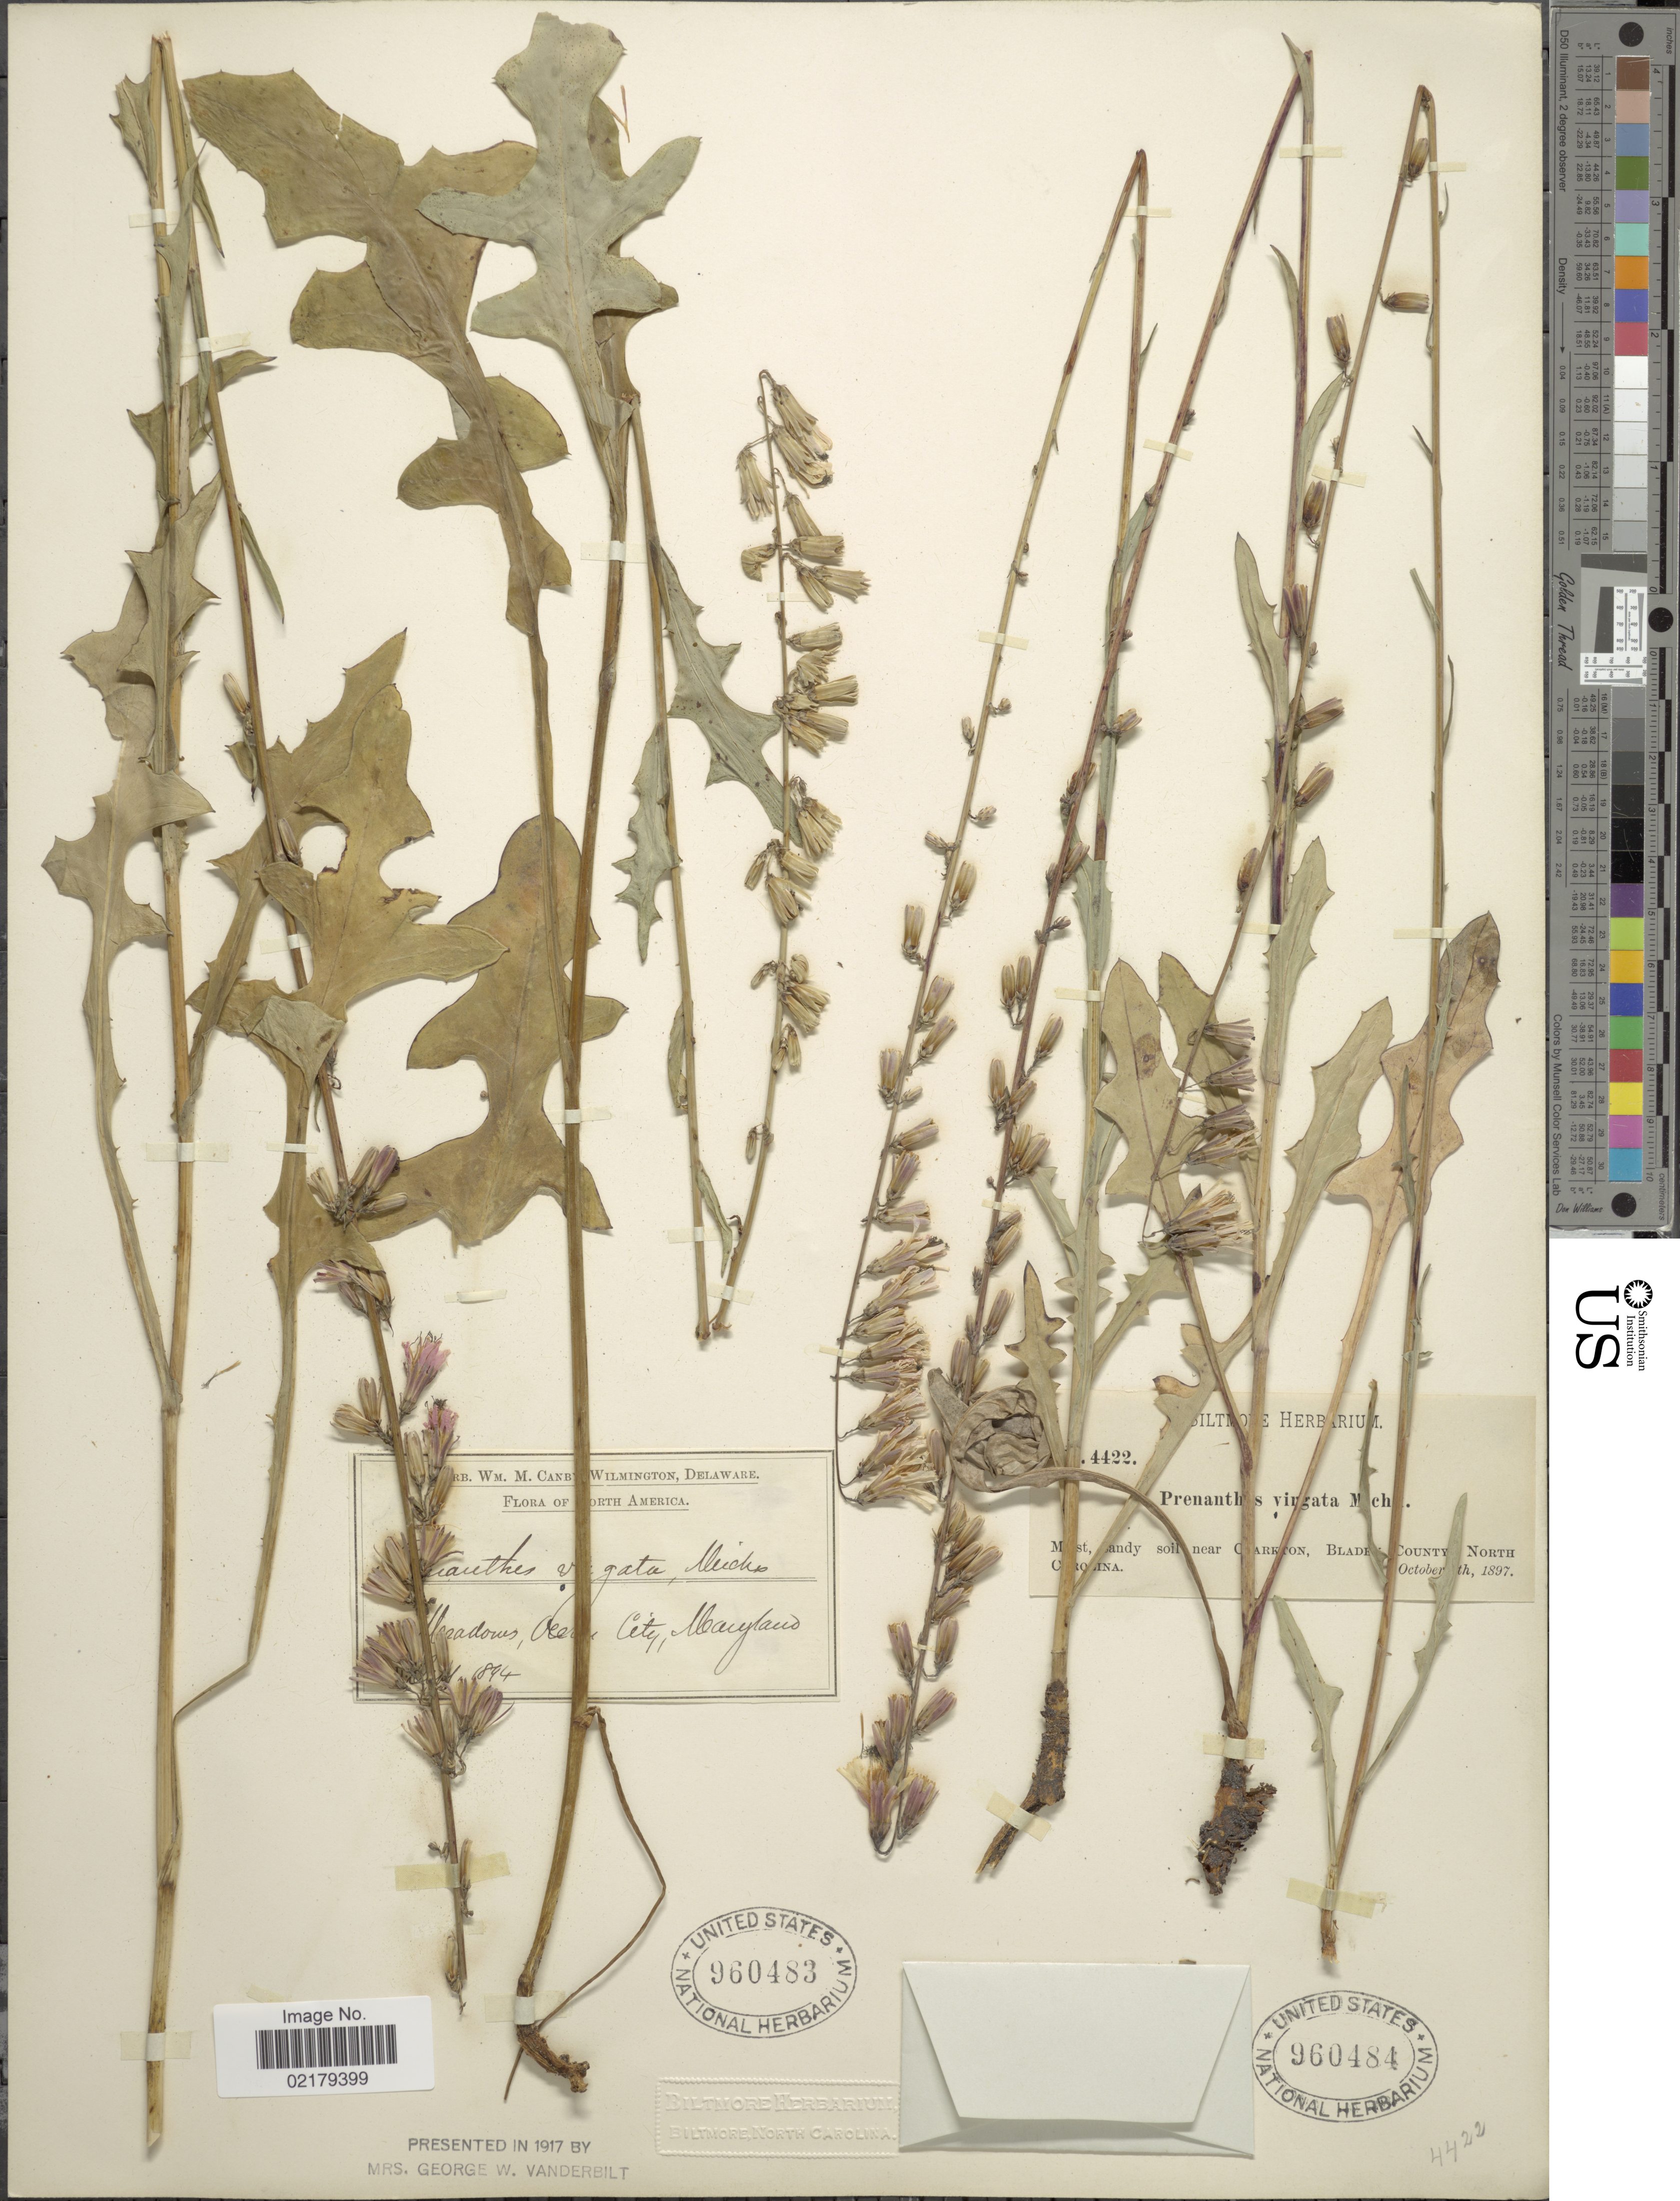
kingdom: Plantae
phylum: Tracheophyta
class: Magnoliopsida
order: Asterales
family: Asteraceae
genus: Prenanthes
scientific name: Prenanthes virgata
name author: Michx.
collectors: ex herb. Biltmore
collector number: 4422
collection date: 1897-10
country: United States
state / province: North Carolina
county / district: Bladen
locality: Near Clarkon.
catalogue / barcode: US 960484-2